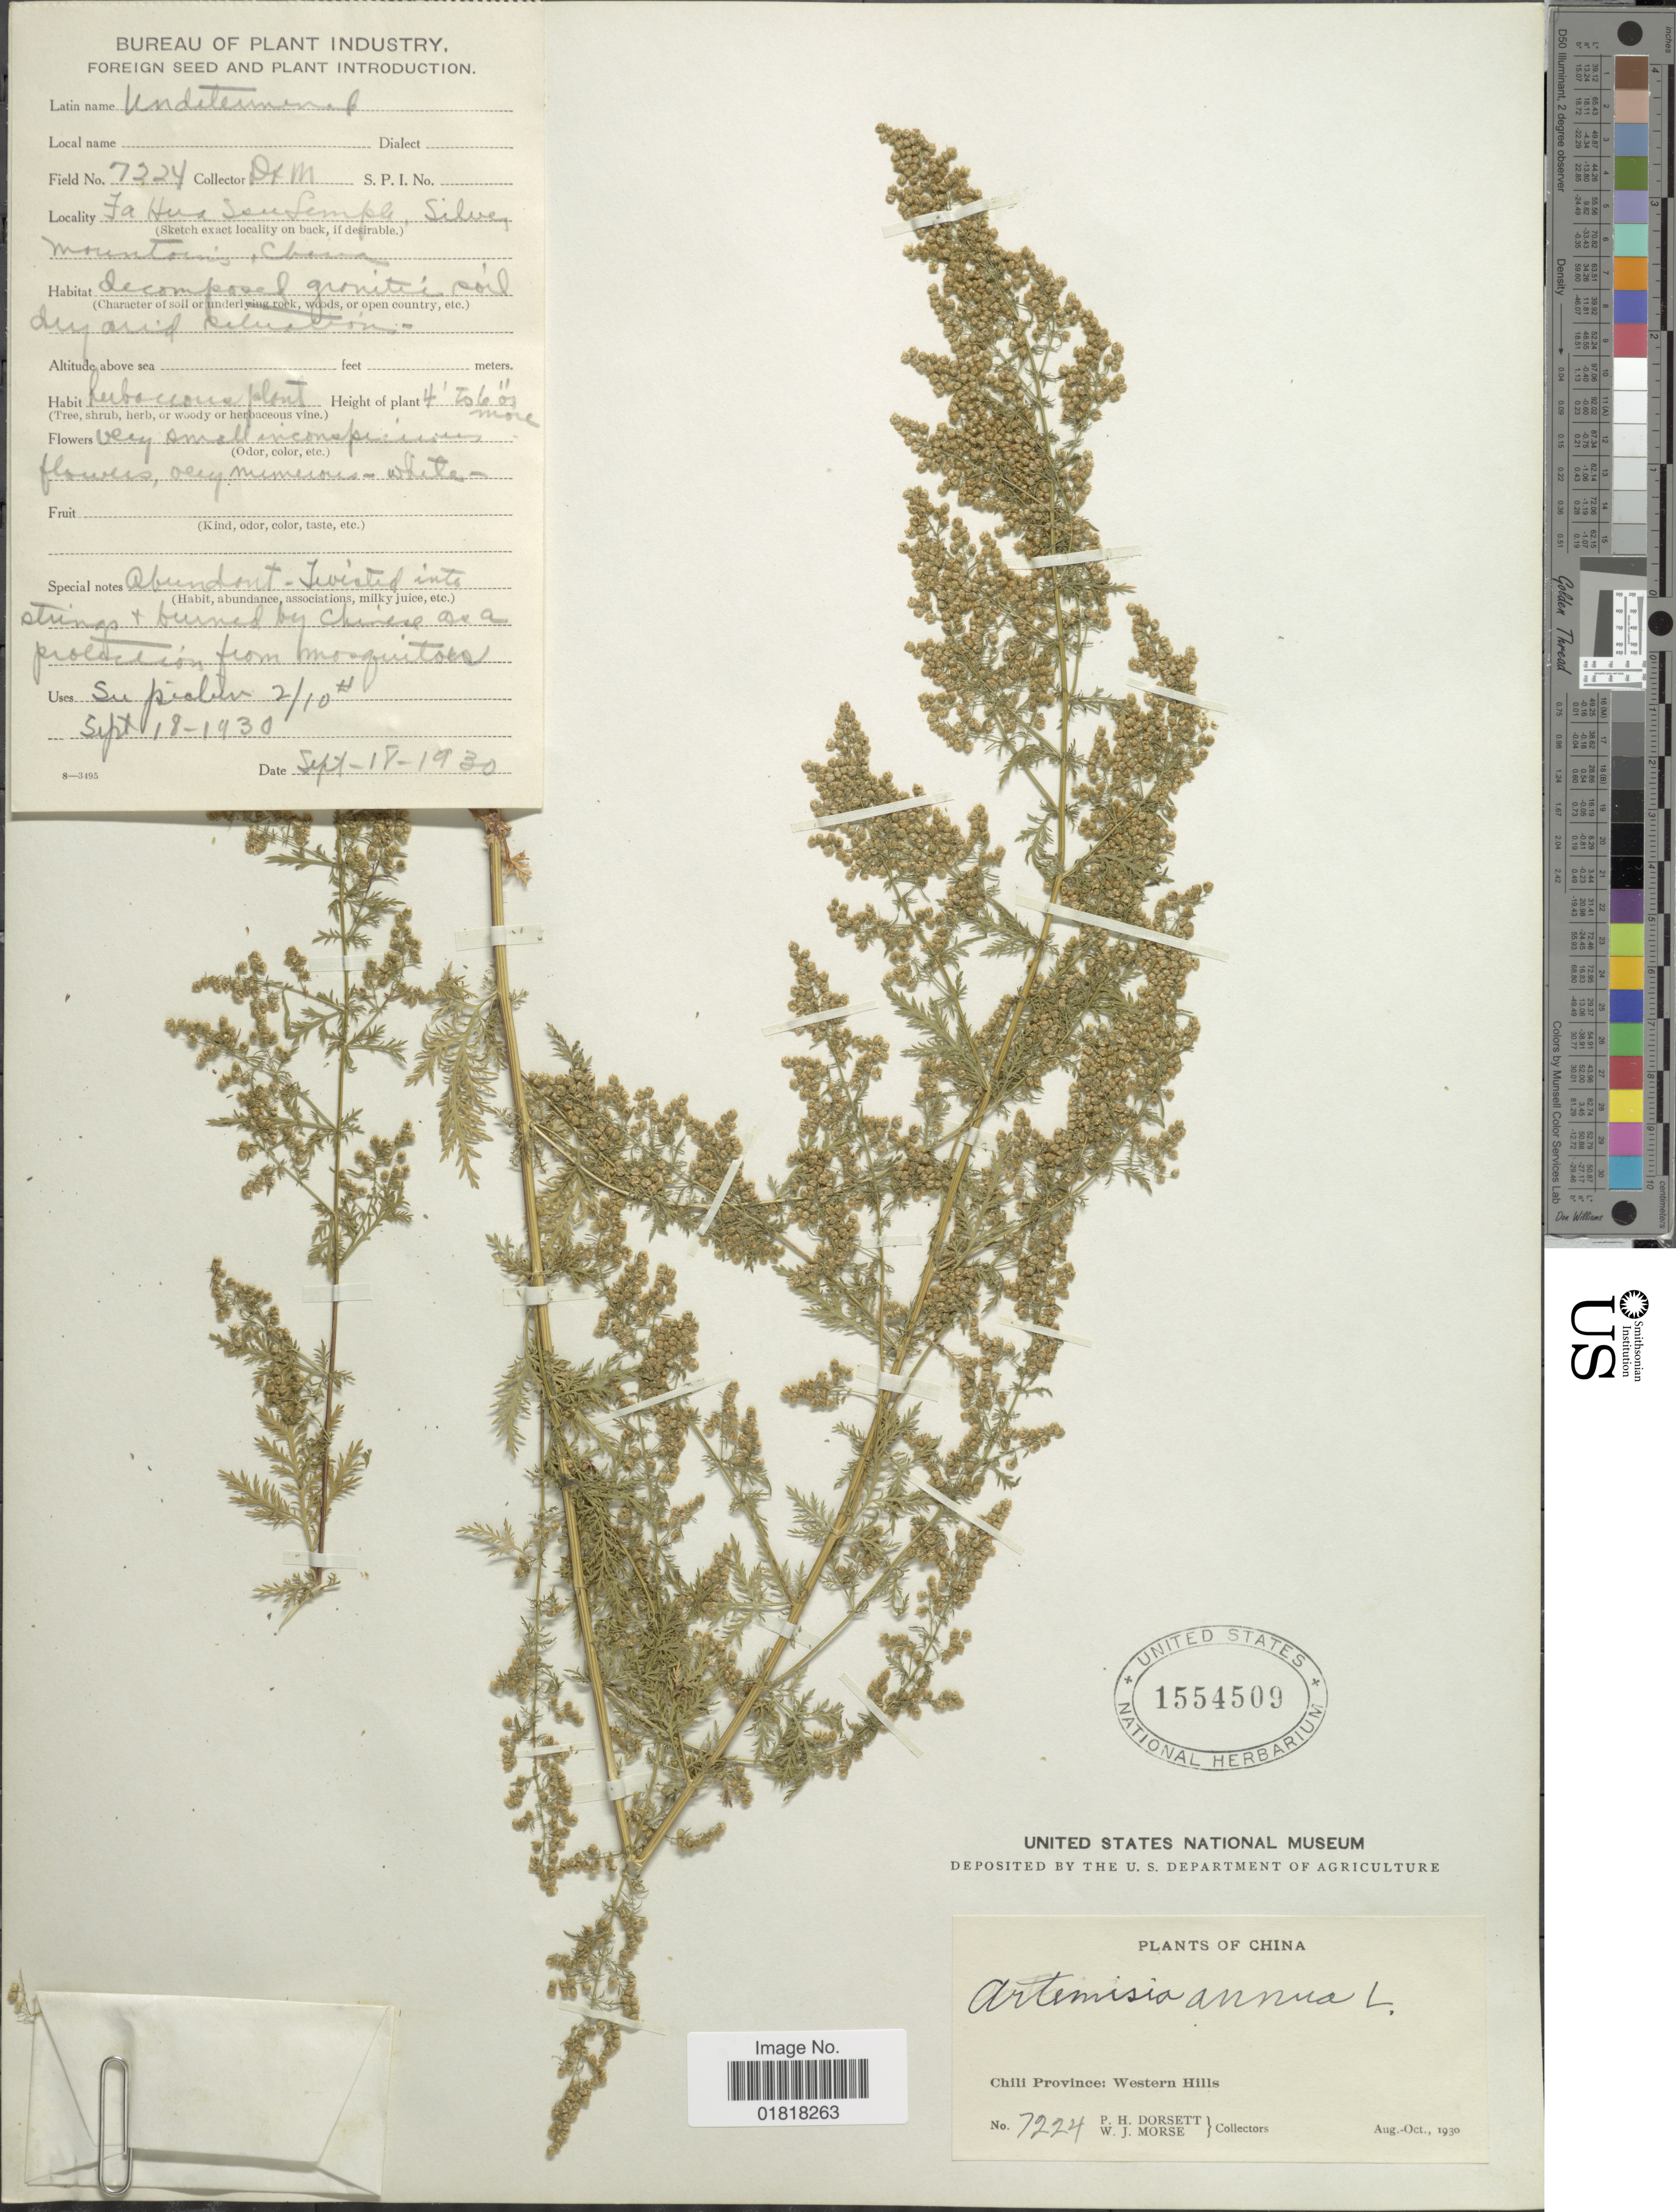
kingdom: Plantae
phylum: Tracheophyta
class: Magnoliopsida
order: Asterales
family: Asteraceae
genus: Artemisia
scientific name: Artemisia annua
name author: L.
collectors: P. H. Dorsett & W. J. Morse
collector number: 7224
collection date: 1930-08/1930-10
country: China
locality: Chili Province: Western Hills, Fa Hua Ssufemple, Silvey Mountains [interpreted]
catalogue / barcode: US 1554509